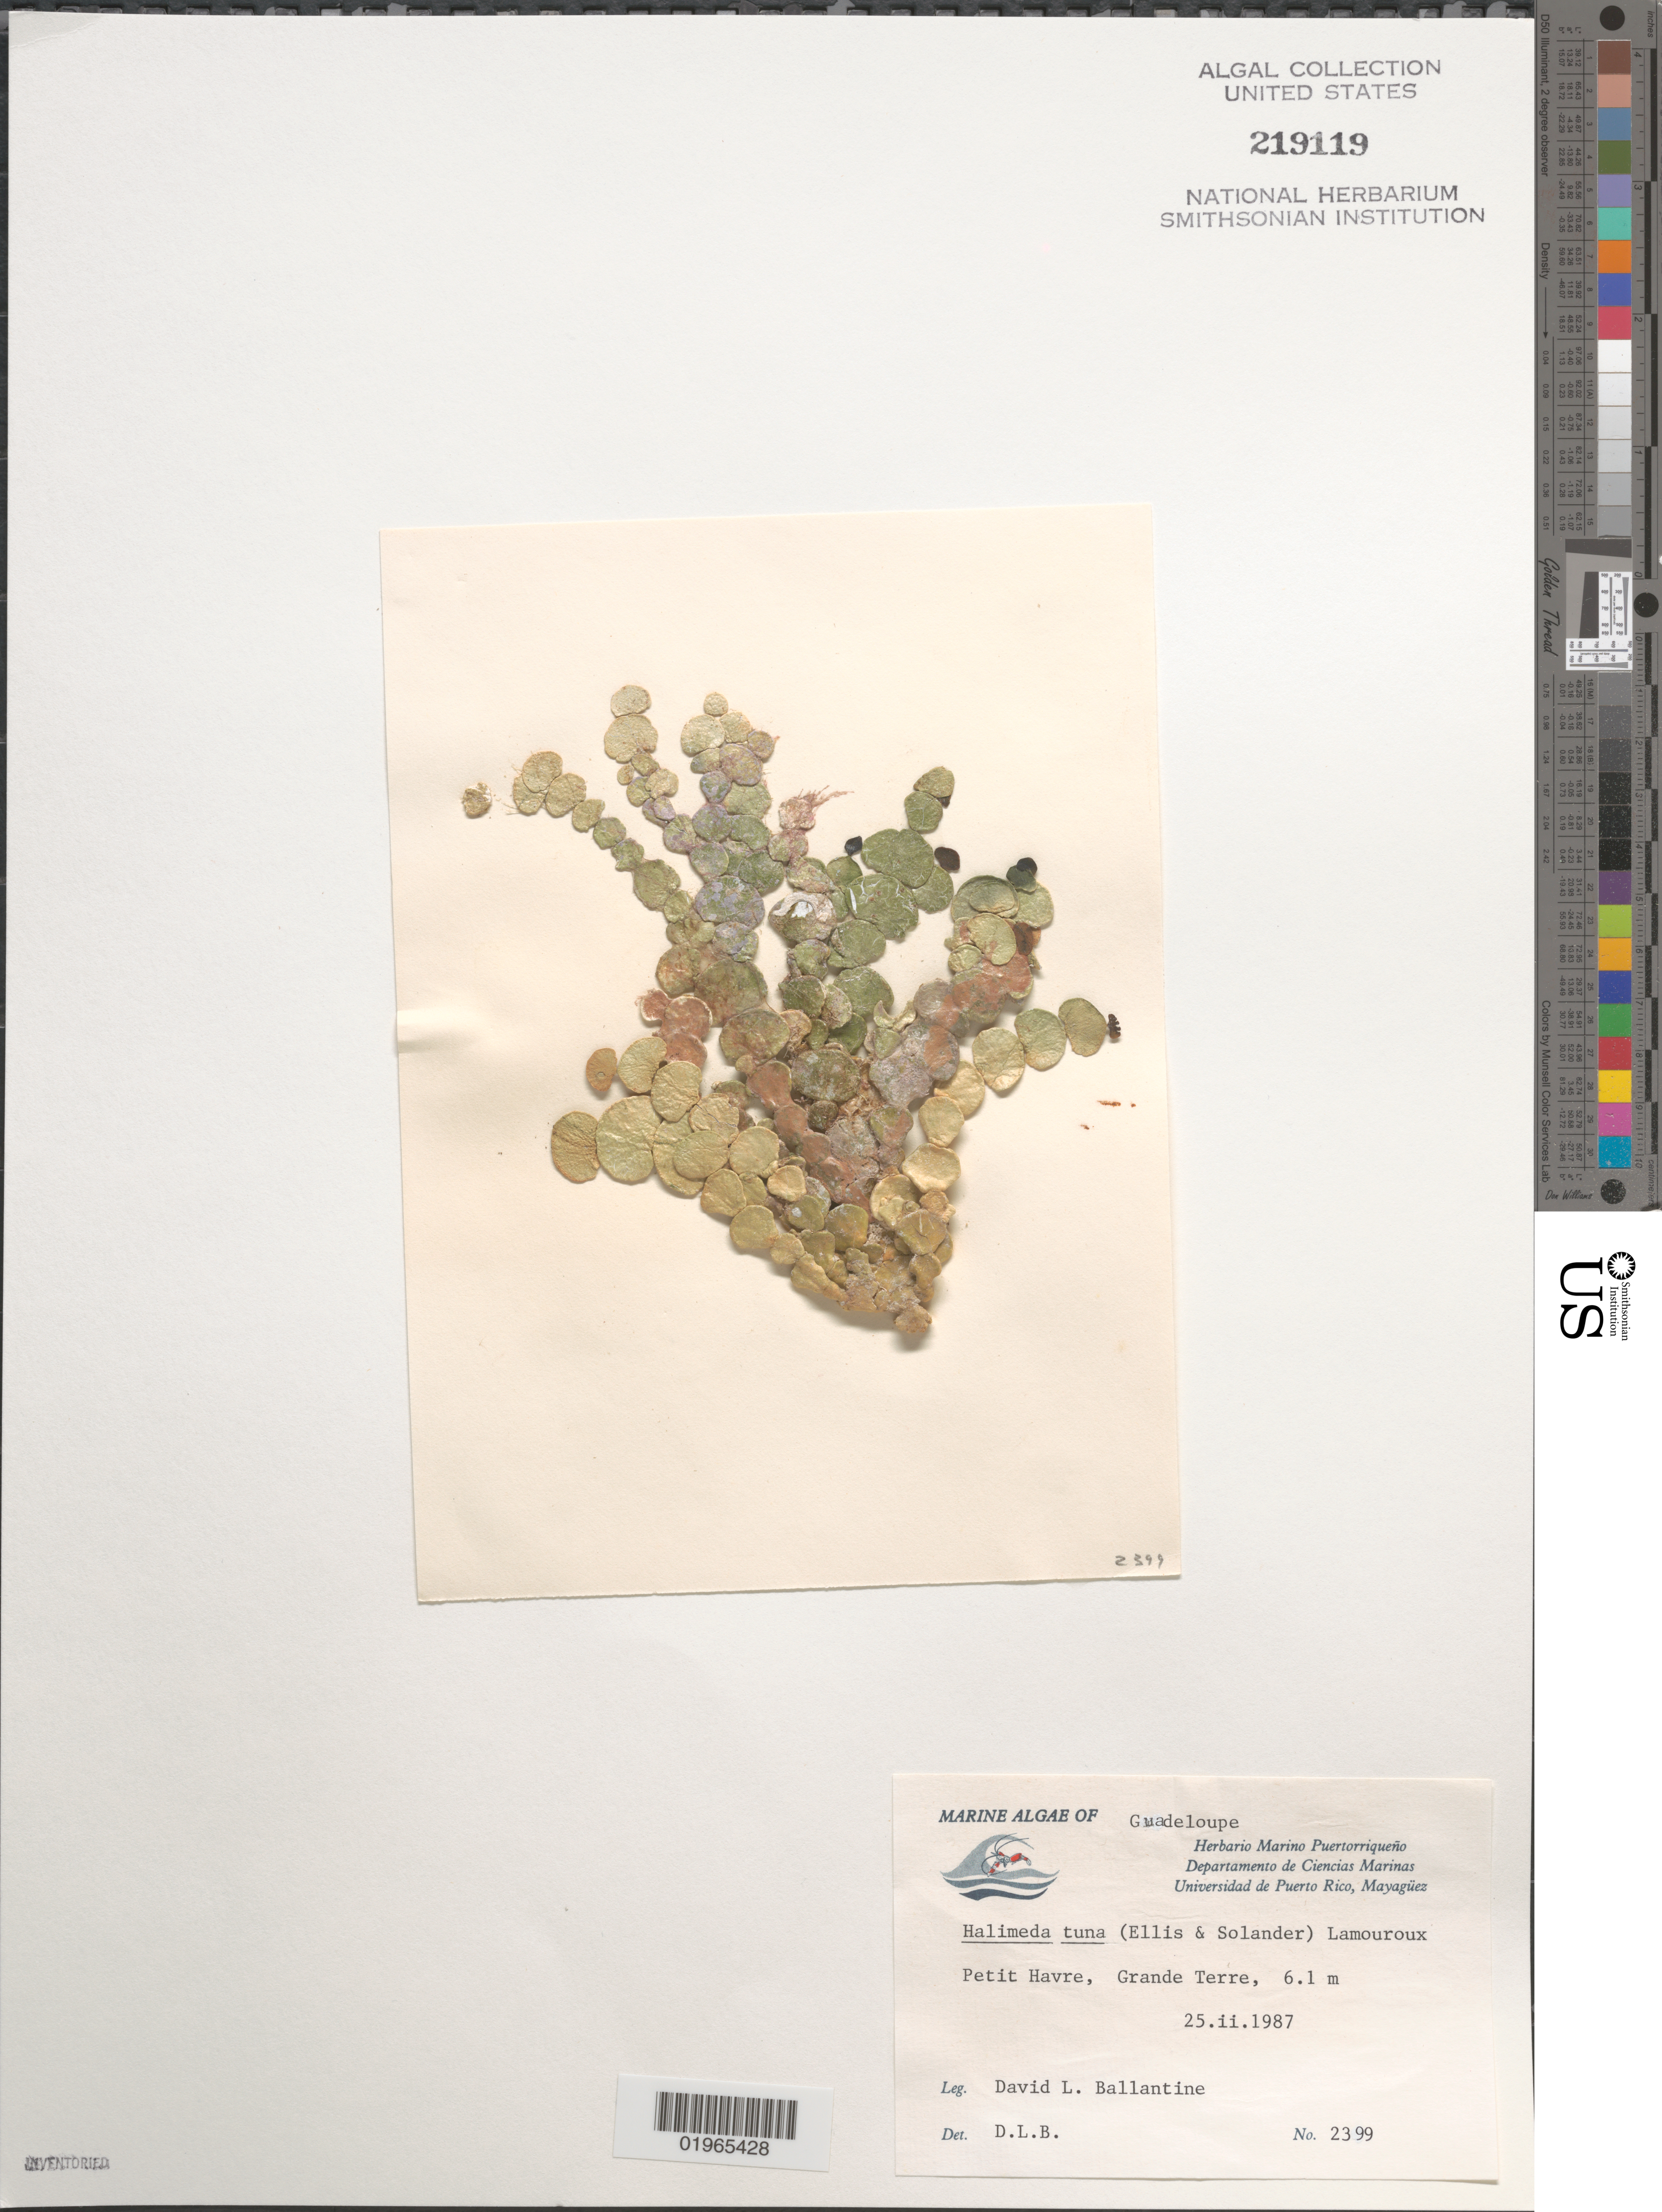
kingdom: Plantae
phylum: Chlorophyta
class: Ulvophyceae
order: Bryopsidales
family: Halimedaceae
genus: Halimeda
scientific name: Halimeda tuna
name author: (J. Ellis & Sol.) J.V.Lamouroux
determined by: Ballantine, D. L.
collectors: D.L. Ballantine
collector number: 2399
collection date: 1987-02-25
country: Guadeloupe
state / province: Grande Terre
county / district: Petit Havre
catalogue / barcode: US 219119